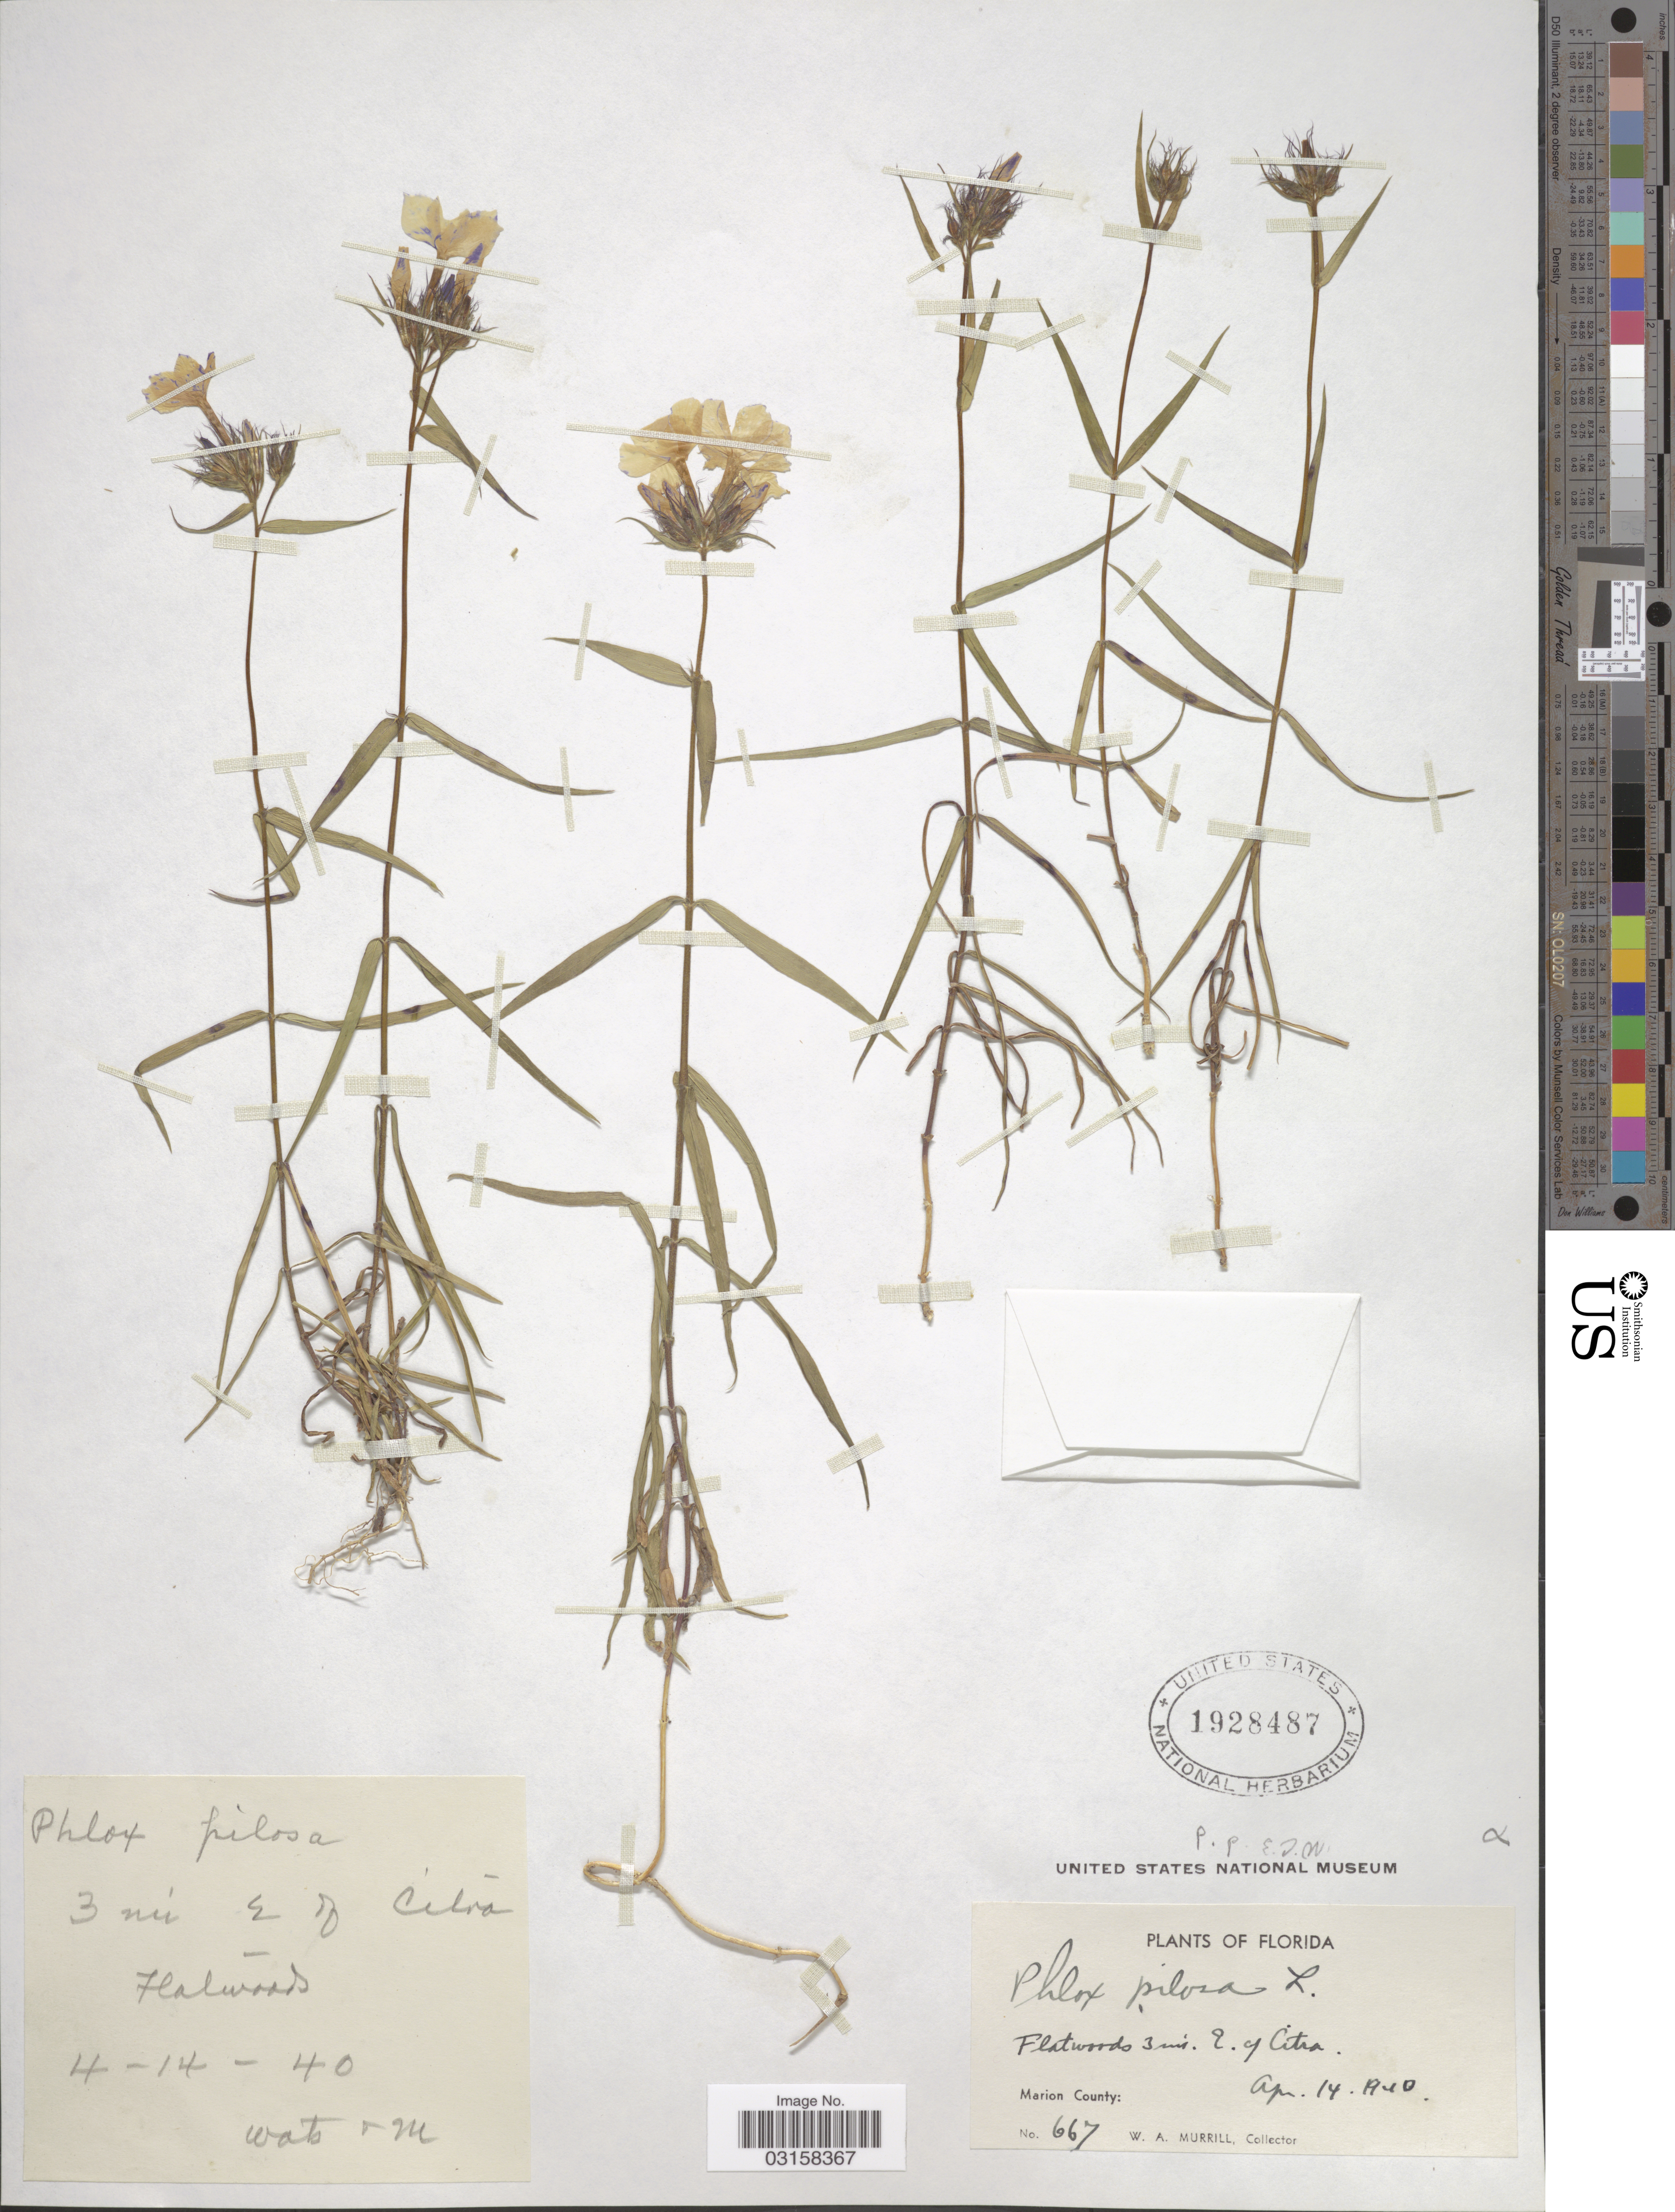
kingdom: Plantae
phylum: Tracheophyta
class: Magnoliopsida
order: Ericales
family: Polemoniaceae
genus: Phlox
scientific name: Phlox pilosa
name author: L.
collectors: W. A. Murrill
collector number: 667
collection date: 1940-04-14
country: United States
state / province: Florida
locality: Flatwoods 3 mi. E. of Citra. Marion County.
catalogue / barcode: US 1928487